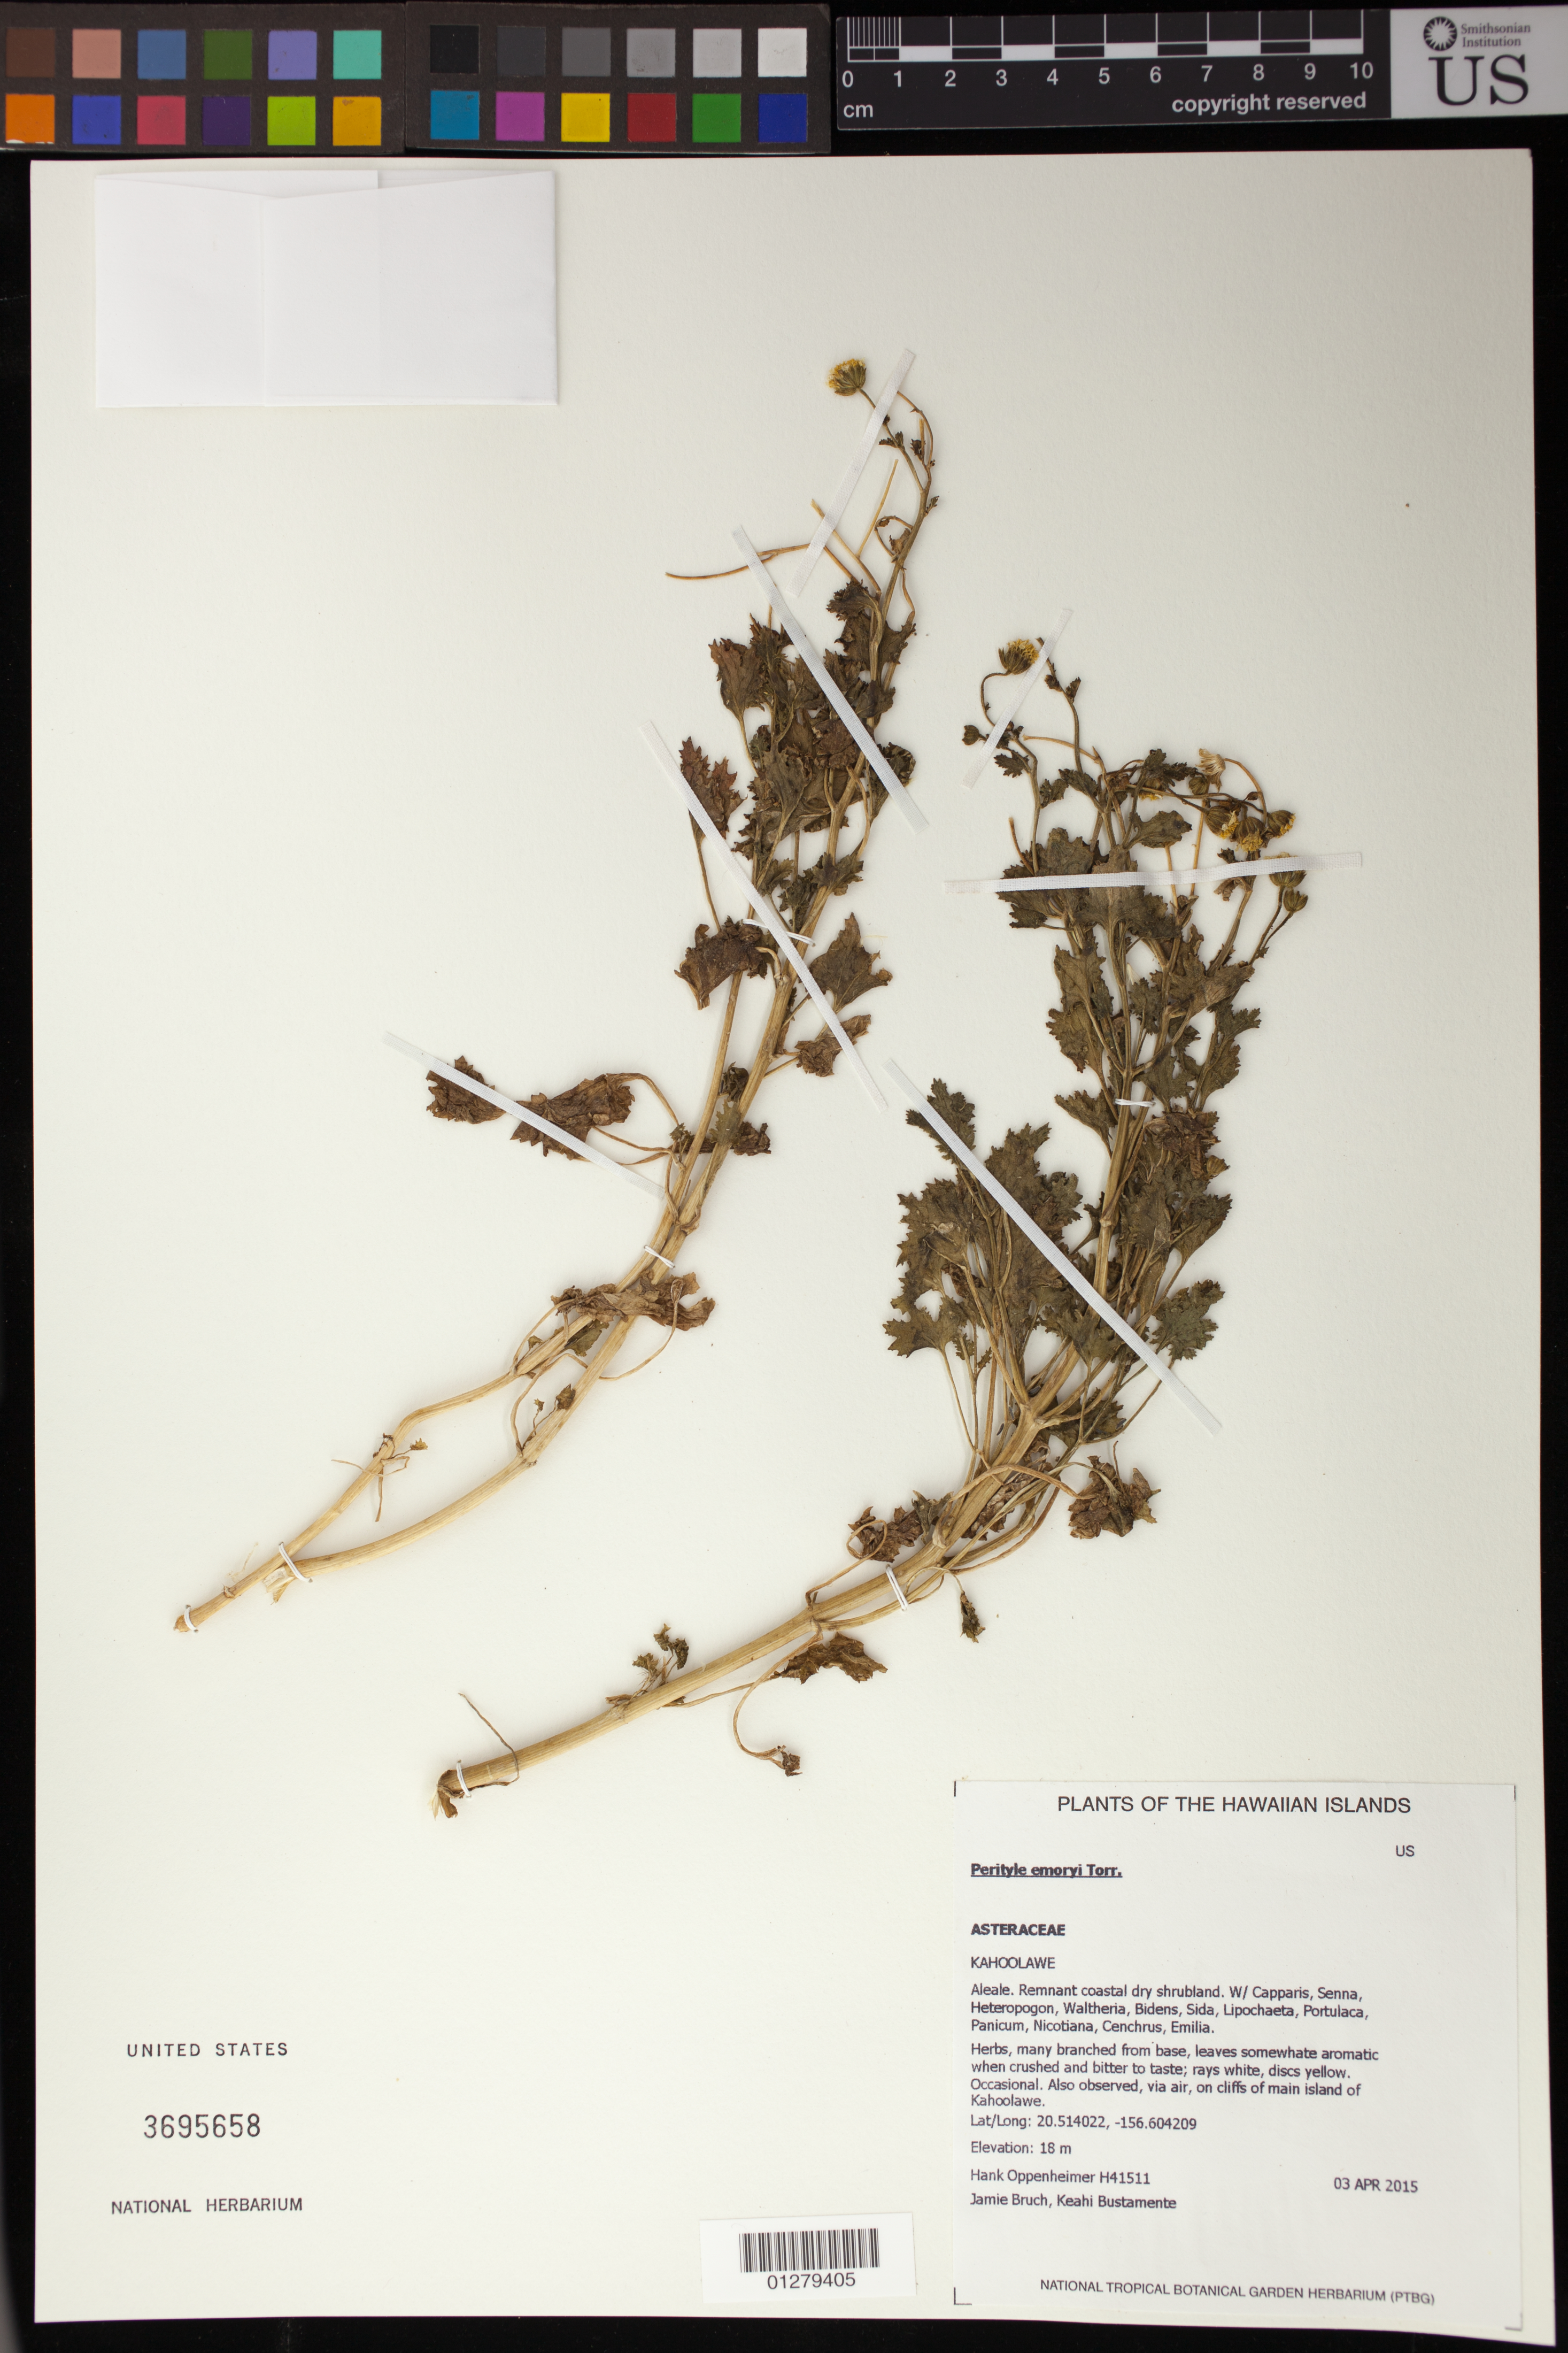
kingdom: Plantae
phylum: Tracheophyta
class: Magnoliopsida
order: Asterales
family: Asteraceae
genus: Perityle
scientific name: Perityle emoryi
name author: Torr.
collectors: H. L. Oppenheimer, J. Bruch & K. M. Bustamente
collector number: H41511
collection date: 2015-04-03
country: United States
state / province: Hawaii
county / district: Maui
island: Kaho'olawe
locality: Aleale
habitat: Remnant coastal dry shrubland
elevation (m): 18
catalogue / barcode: US 3695658